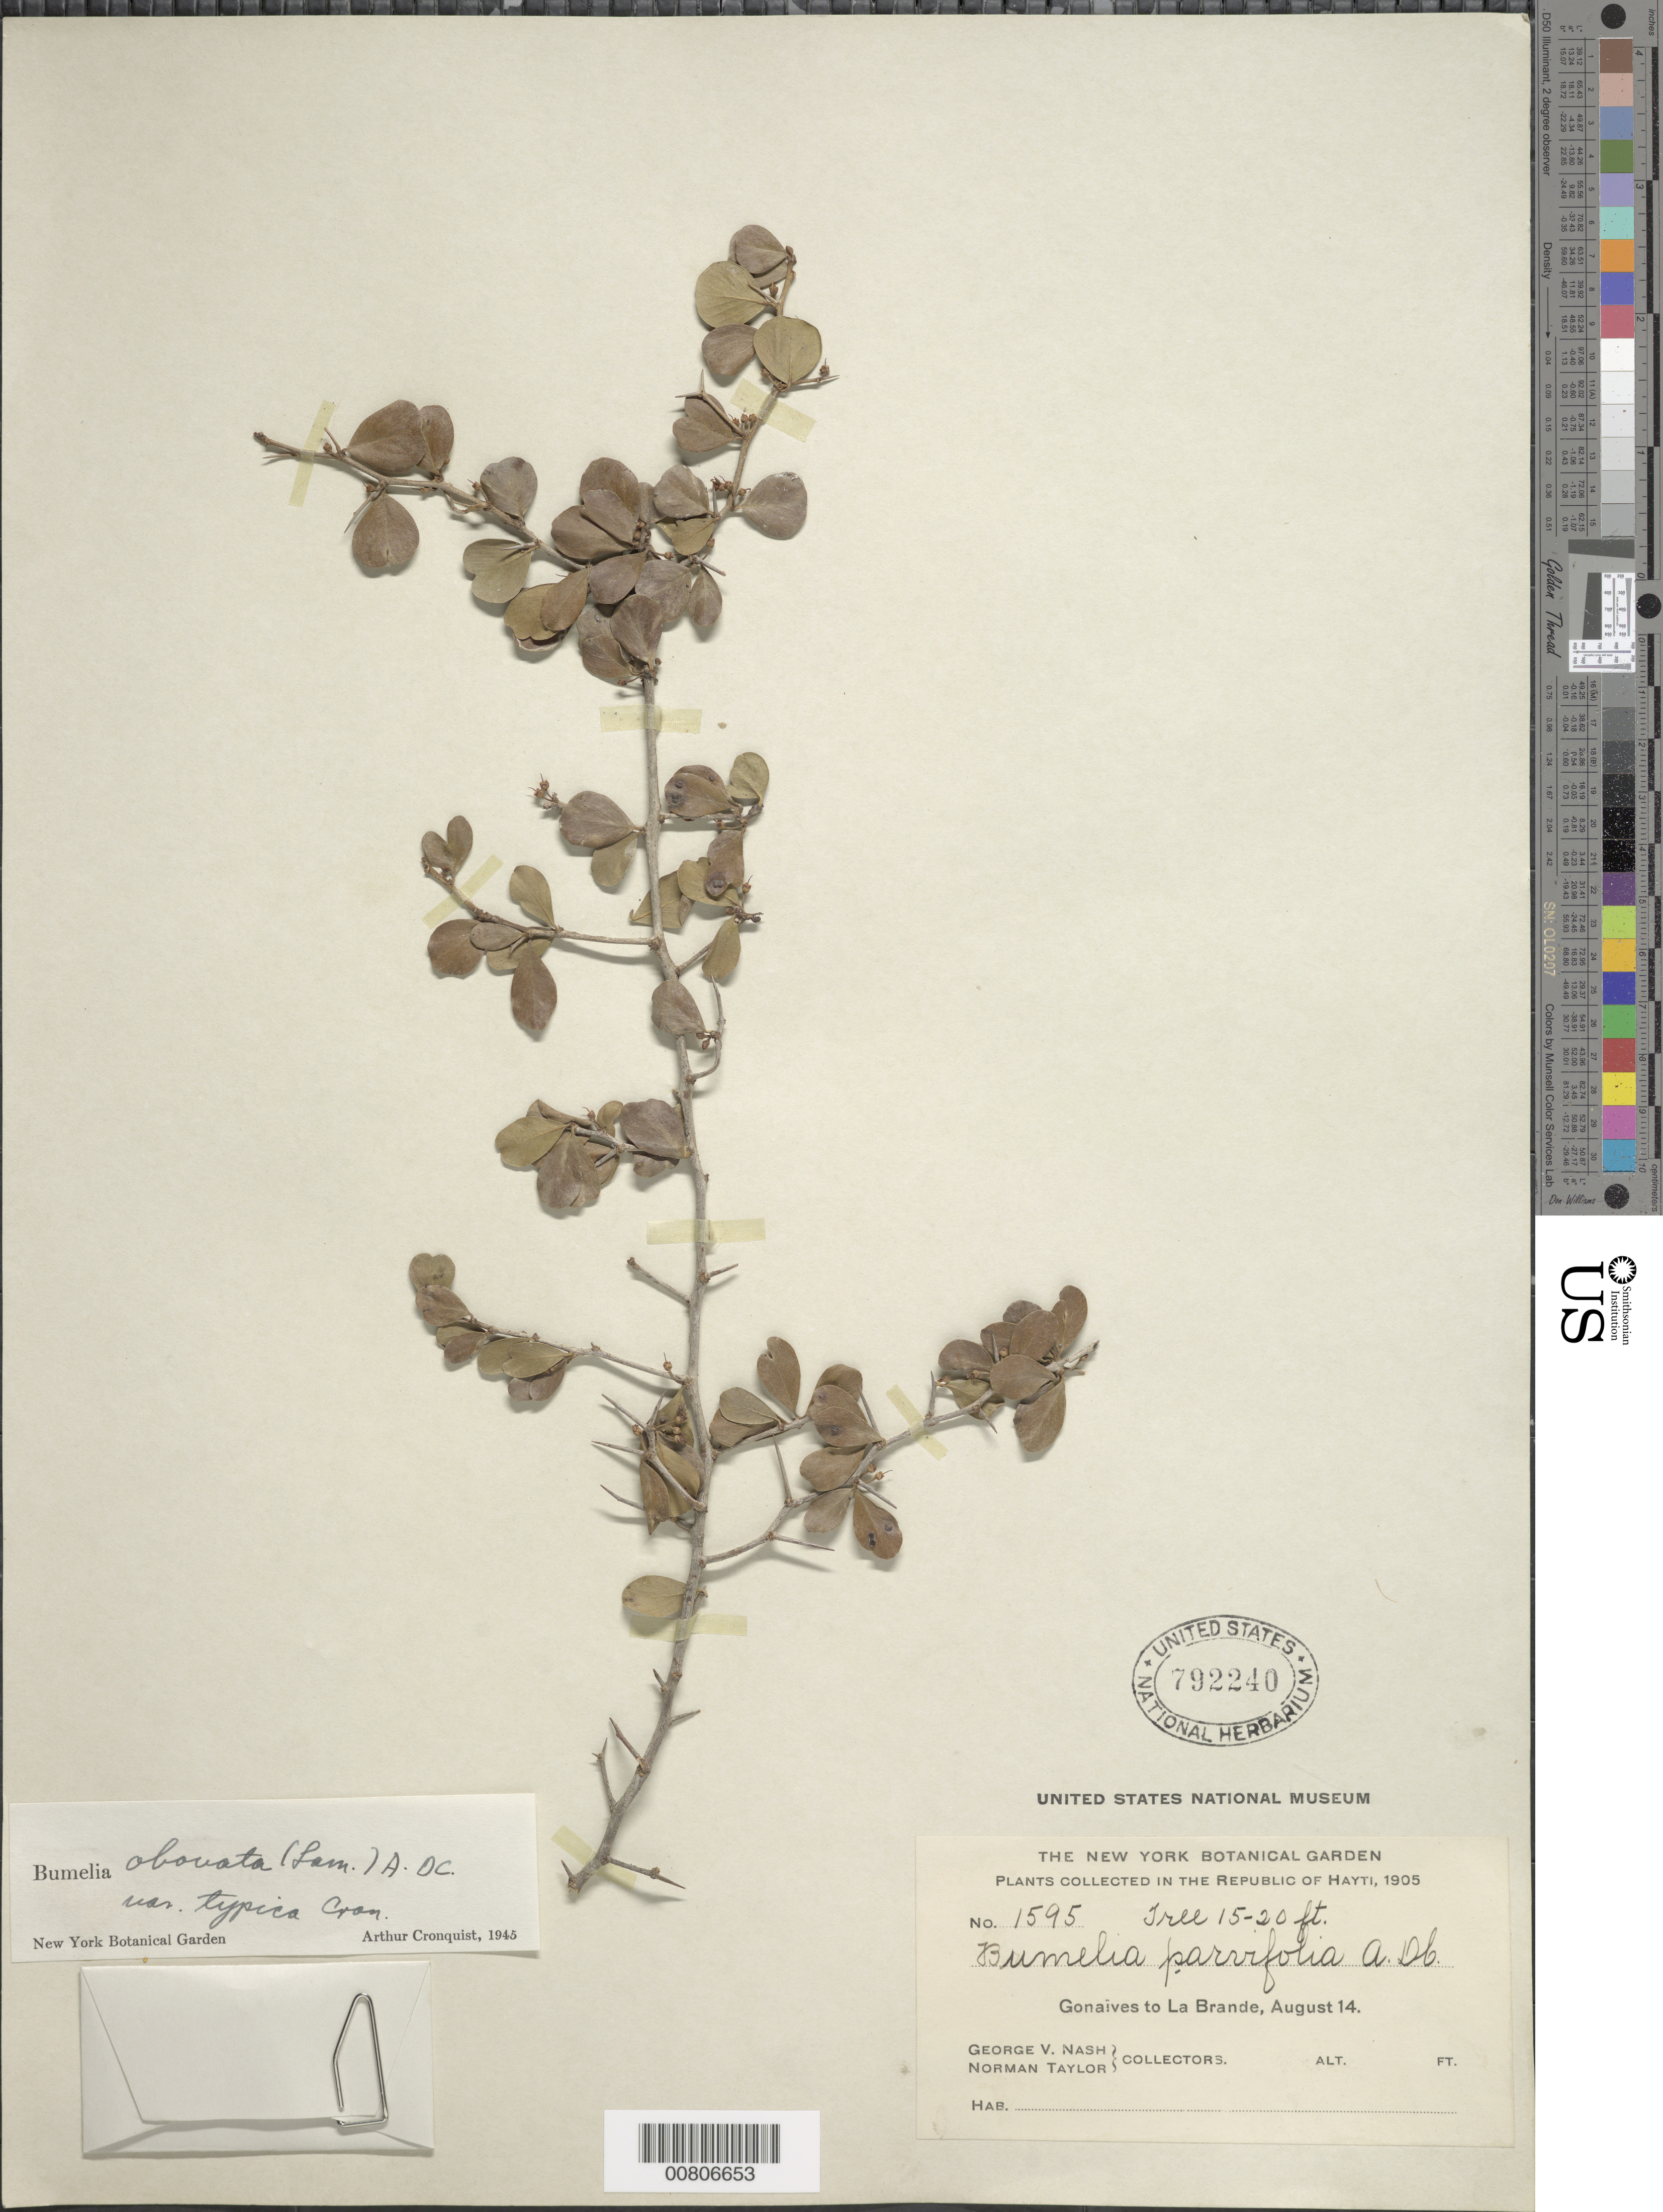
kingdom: Plantae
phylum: Tracheophyta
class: Magnoliopsida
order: Ericales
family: Sapotaceae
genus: Sideroxylon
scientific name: Sideroxylon obovatum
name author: Lam.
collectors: G. V. Nash & N. Taylor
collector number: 1595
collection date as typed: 14 Aug 1905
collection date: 1905-08-14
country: Haiti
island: Hispaniola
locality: Gonaives to La Brande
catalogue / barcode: US 792240